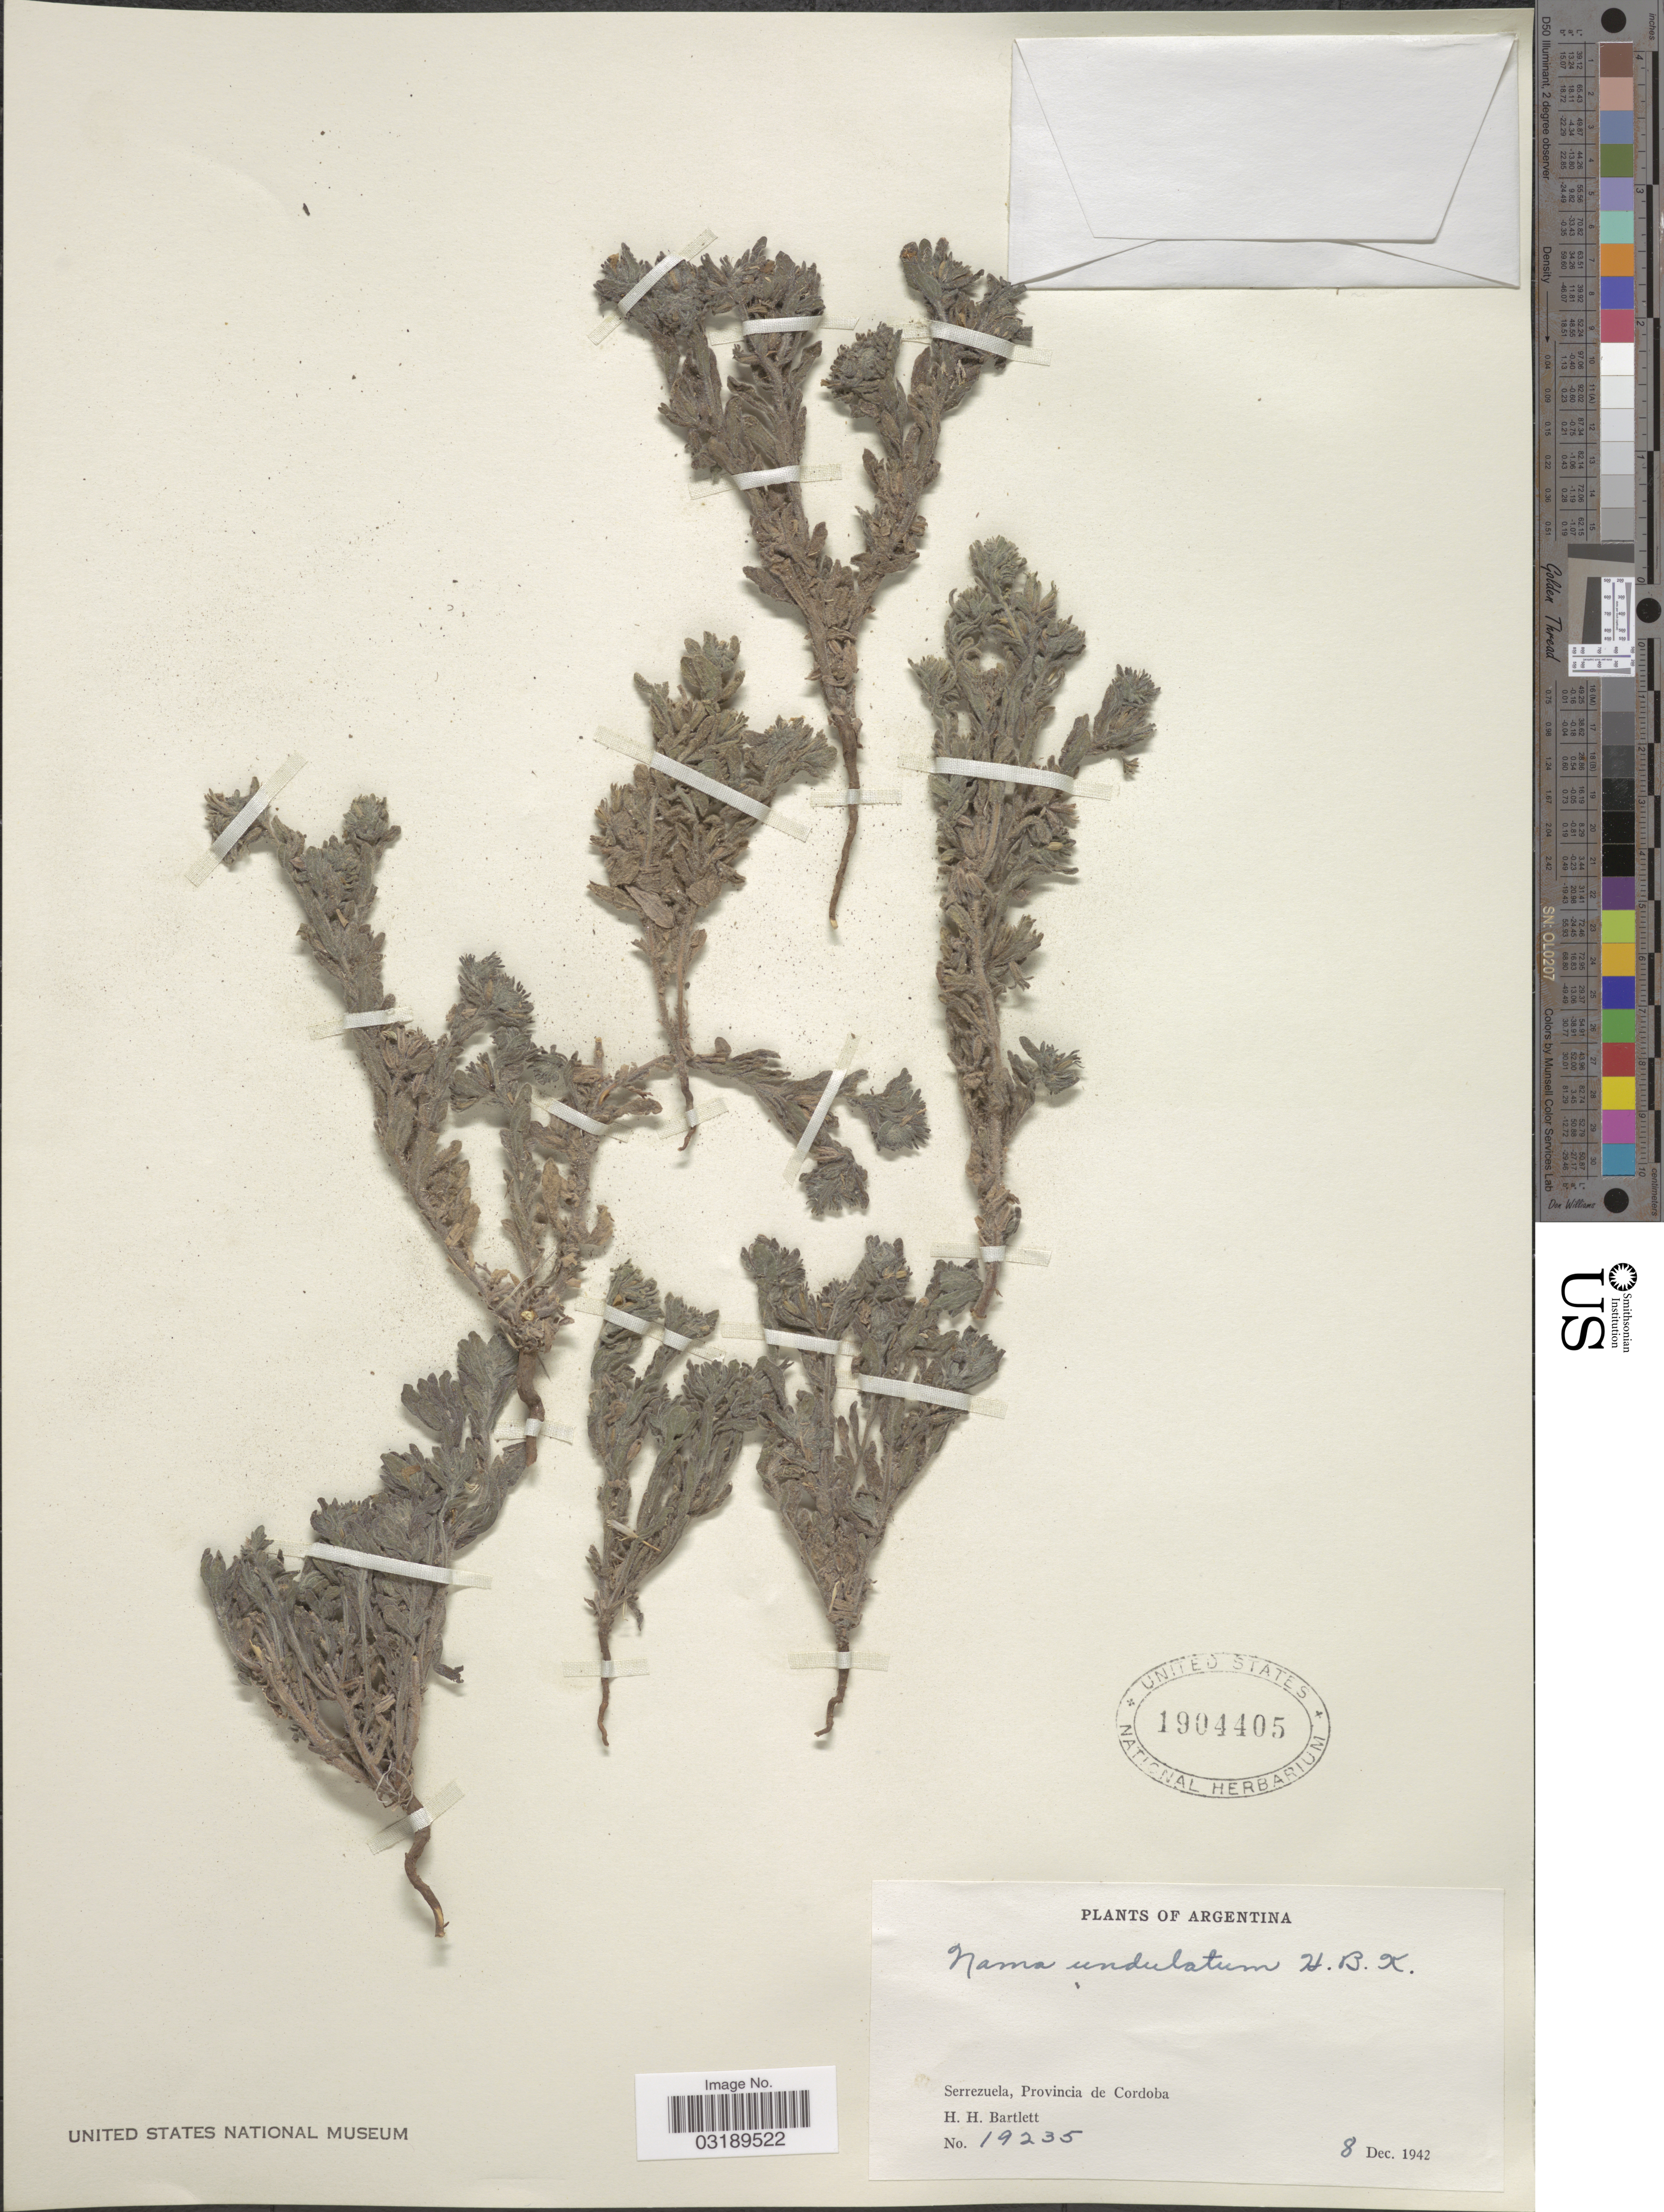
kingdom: Plantae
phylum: Tracheophyta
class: Magnoliopsida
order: Boraginales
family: Namaceae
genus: Nama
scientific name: Nama undulatum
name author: Kunth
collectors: H. H. Bartlett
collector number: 19235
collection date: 1942-12-08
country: Argentina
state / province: Cordoba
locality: Serrezuela.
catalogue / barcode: US 1904405